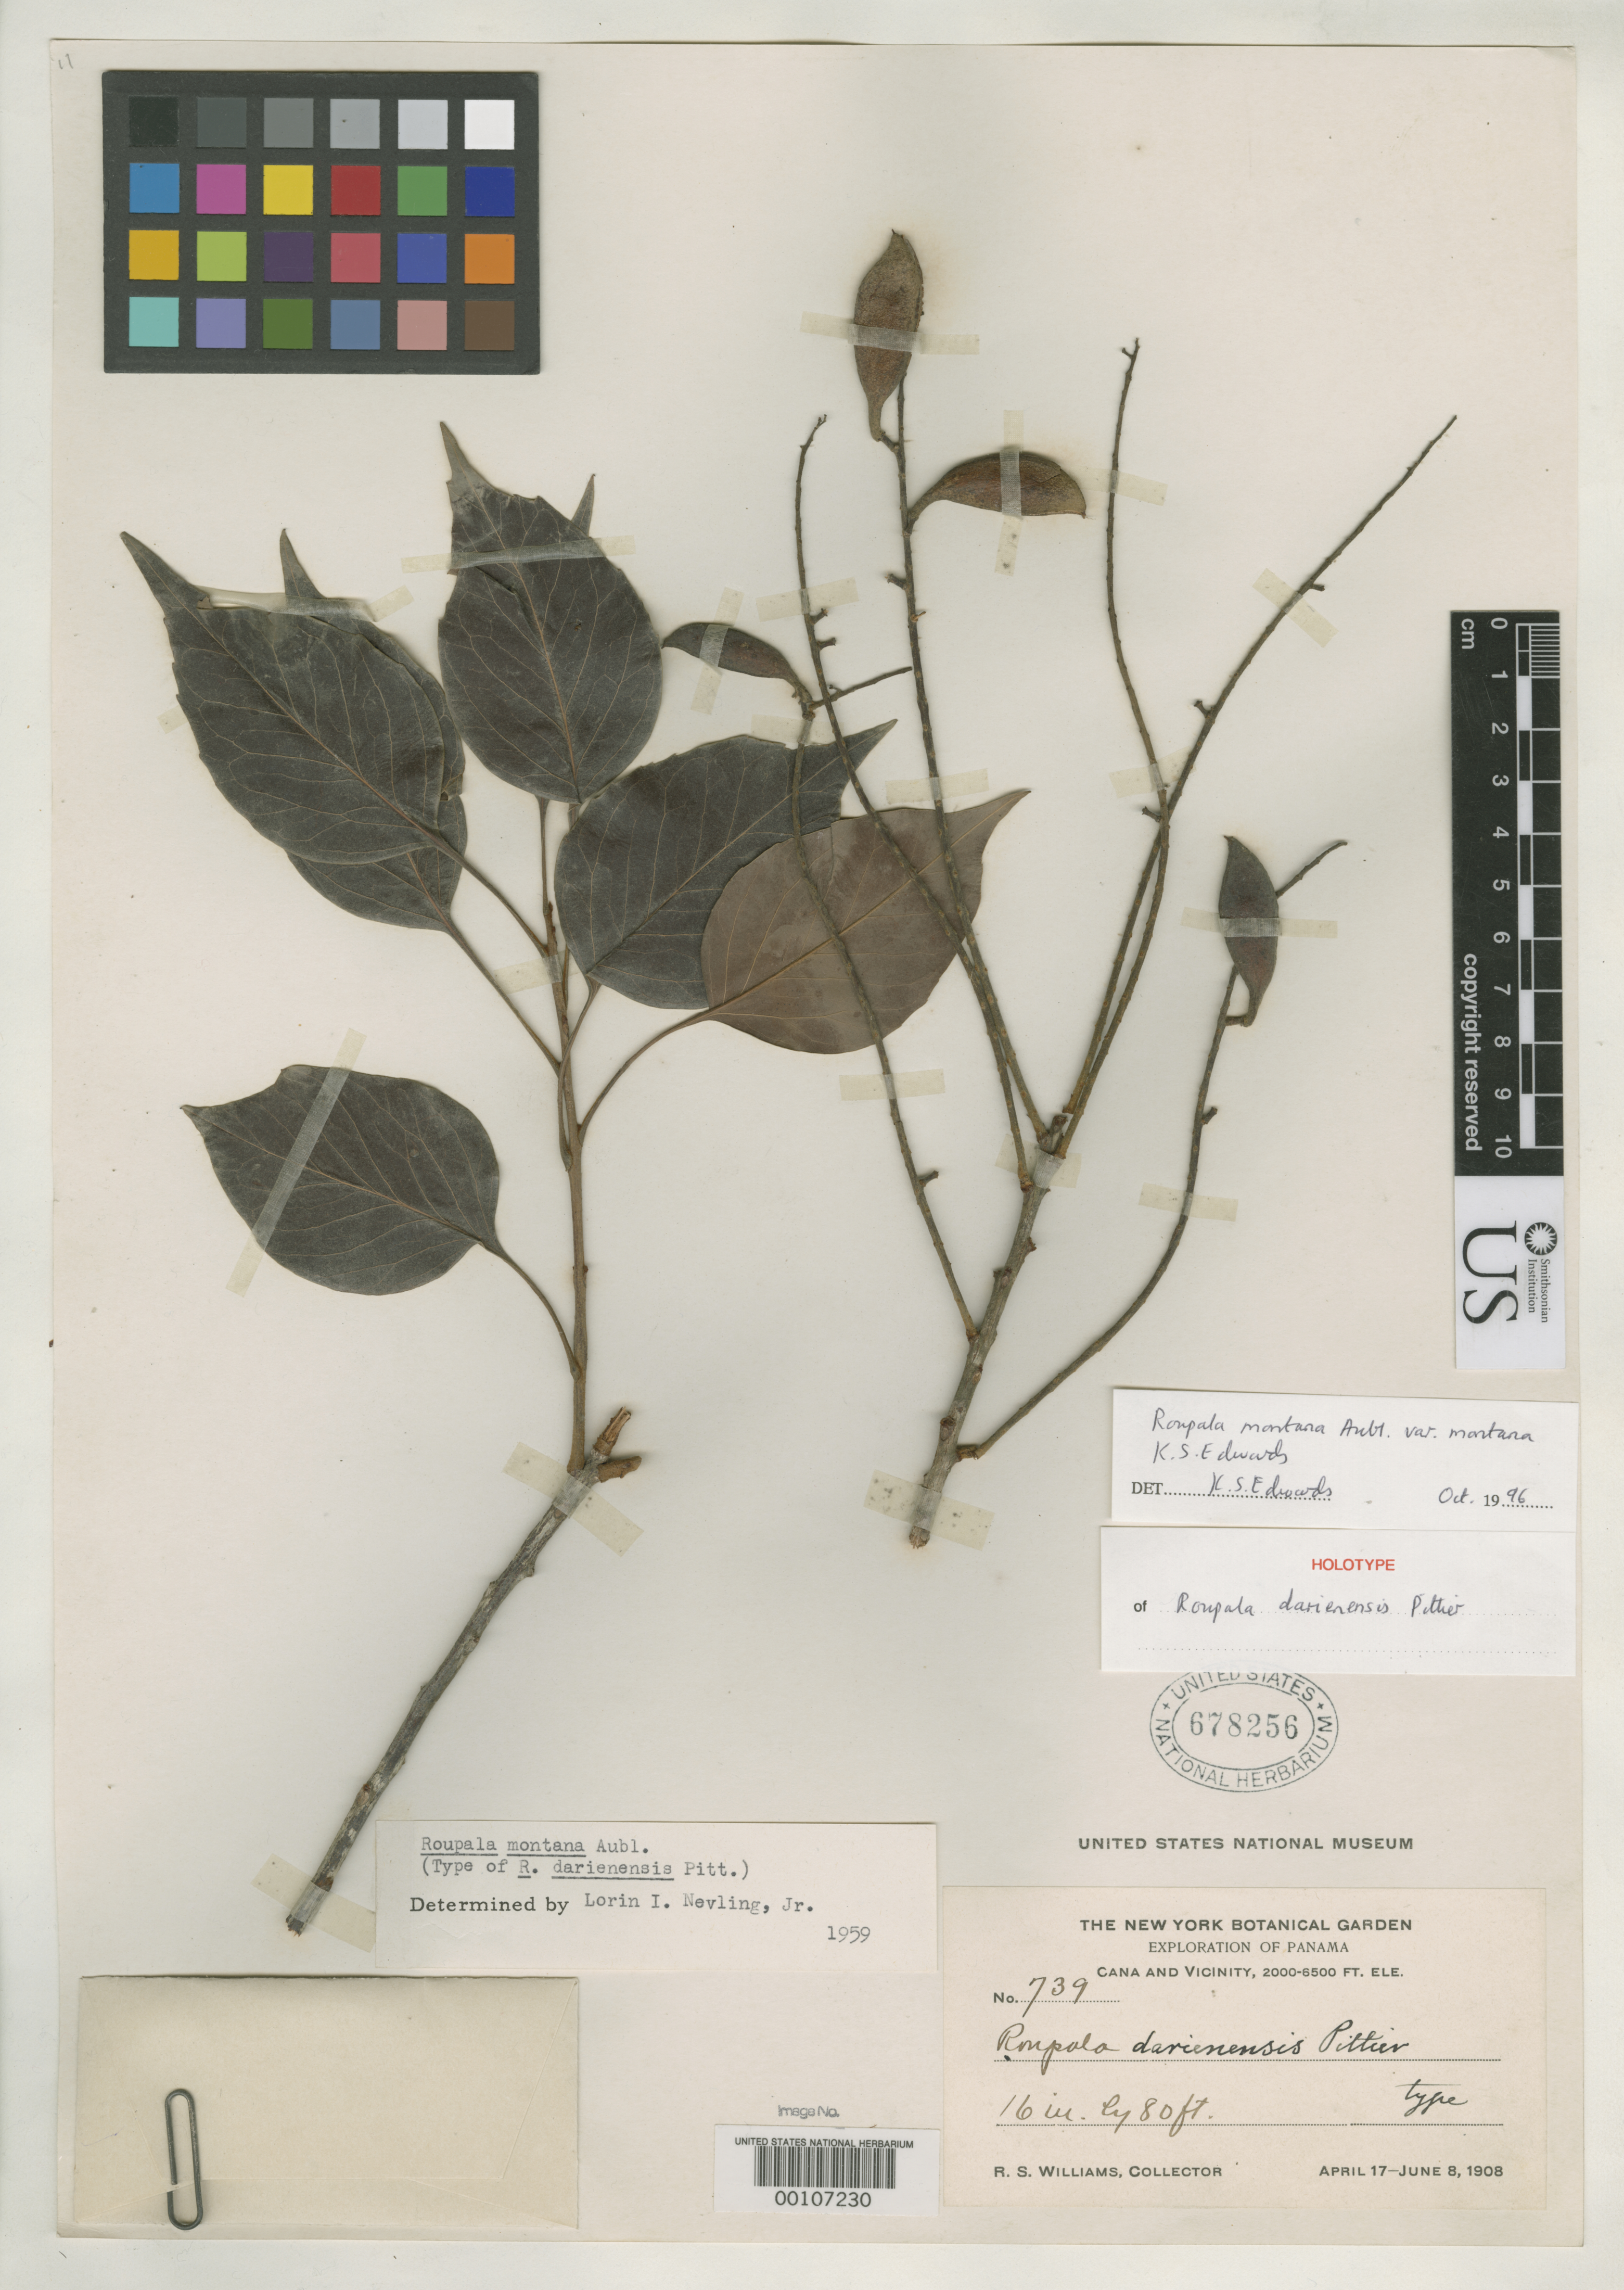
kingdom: Plantae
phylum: Tracheophyta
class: Magnoliopsida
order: Proteales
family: Proteaceae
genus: Roupala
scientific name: Roupala darienensis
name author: Pittier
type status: Holotype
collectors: R. S. Williams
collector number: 739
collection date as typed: Apr 1908 to -- Jun 1908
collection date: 1908-04/1908-06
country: Panama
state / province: Darién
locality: Cana.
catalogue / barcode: US 678256